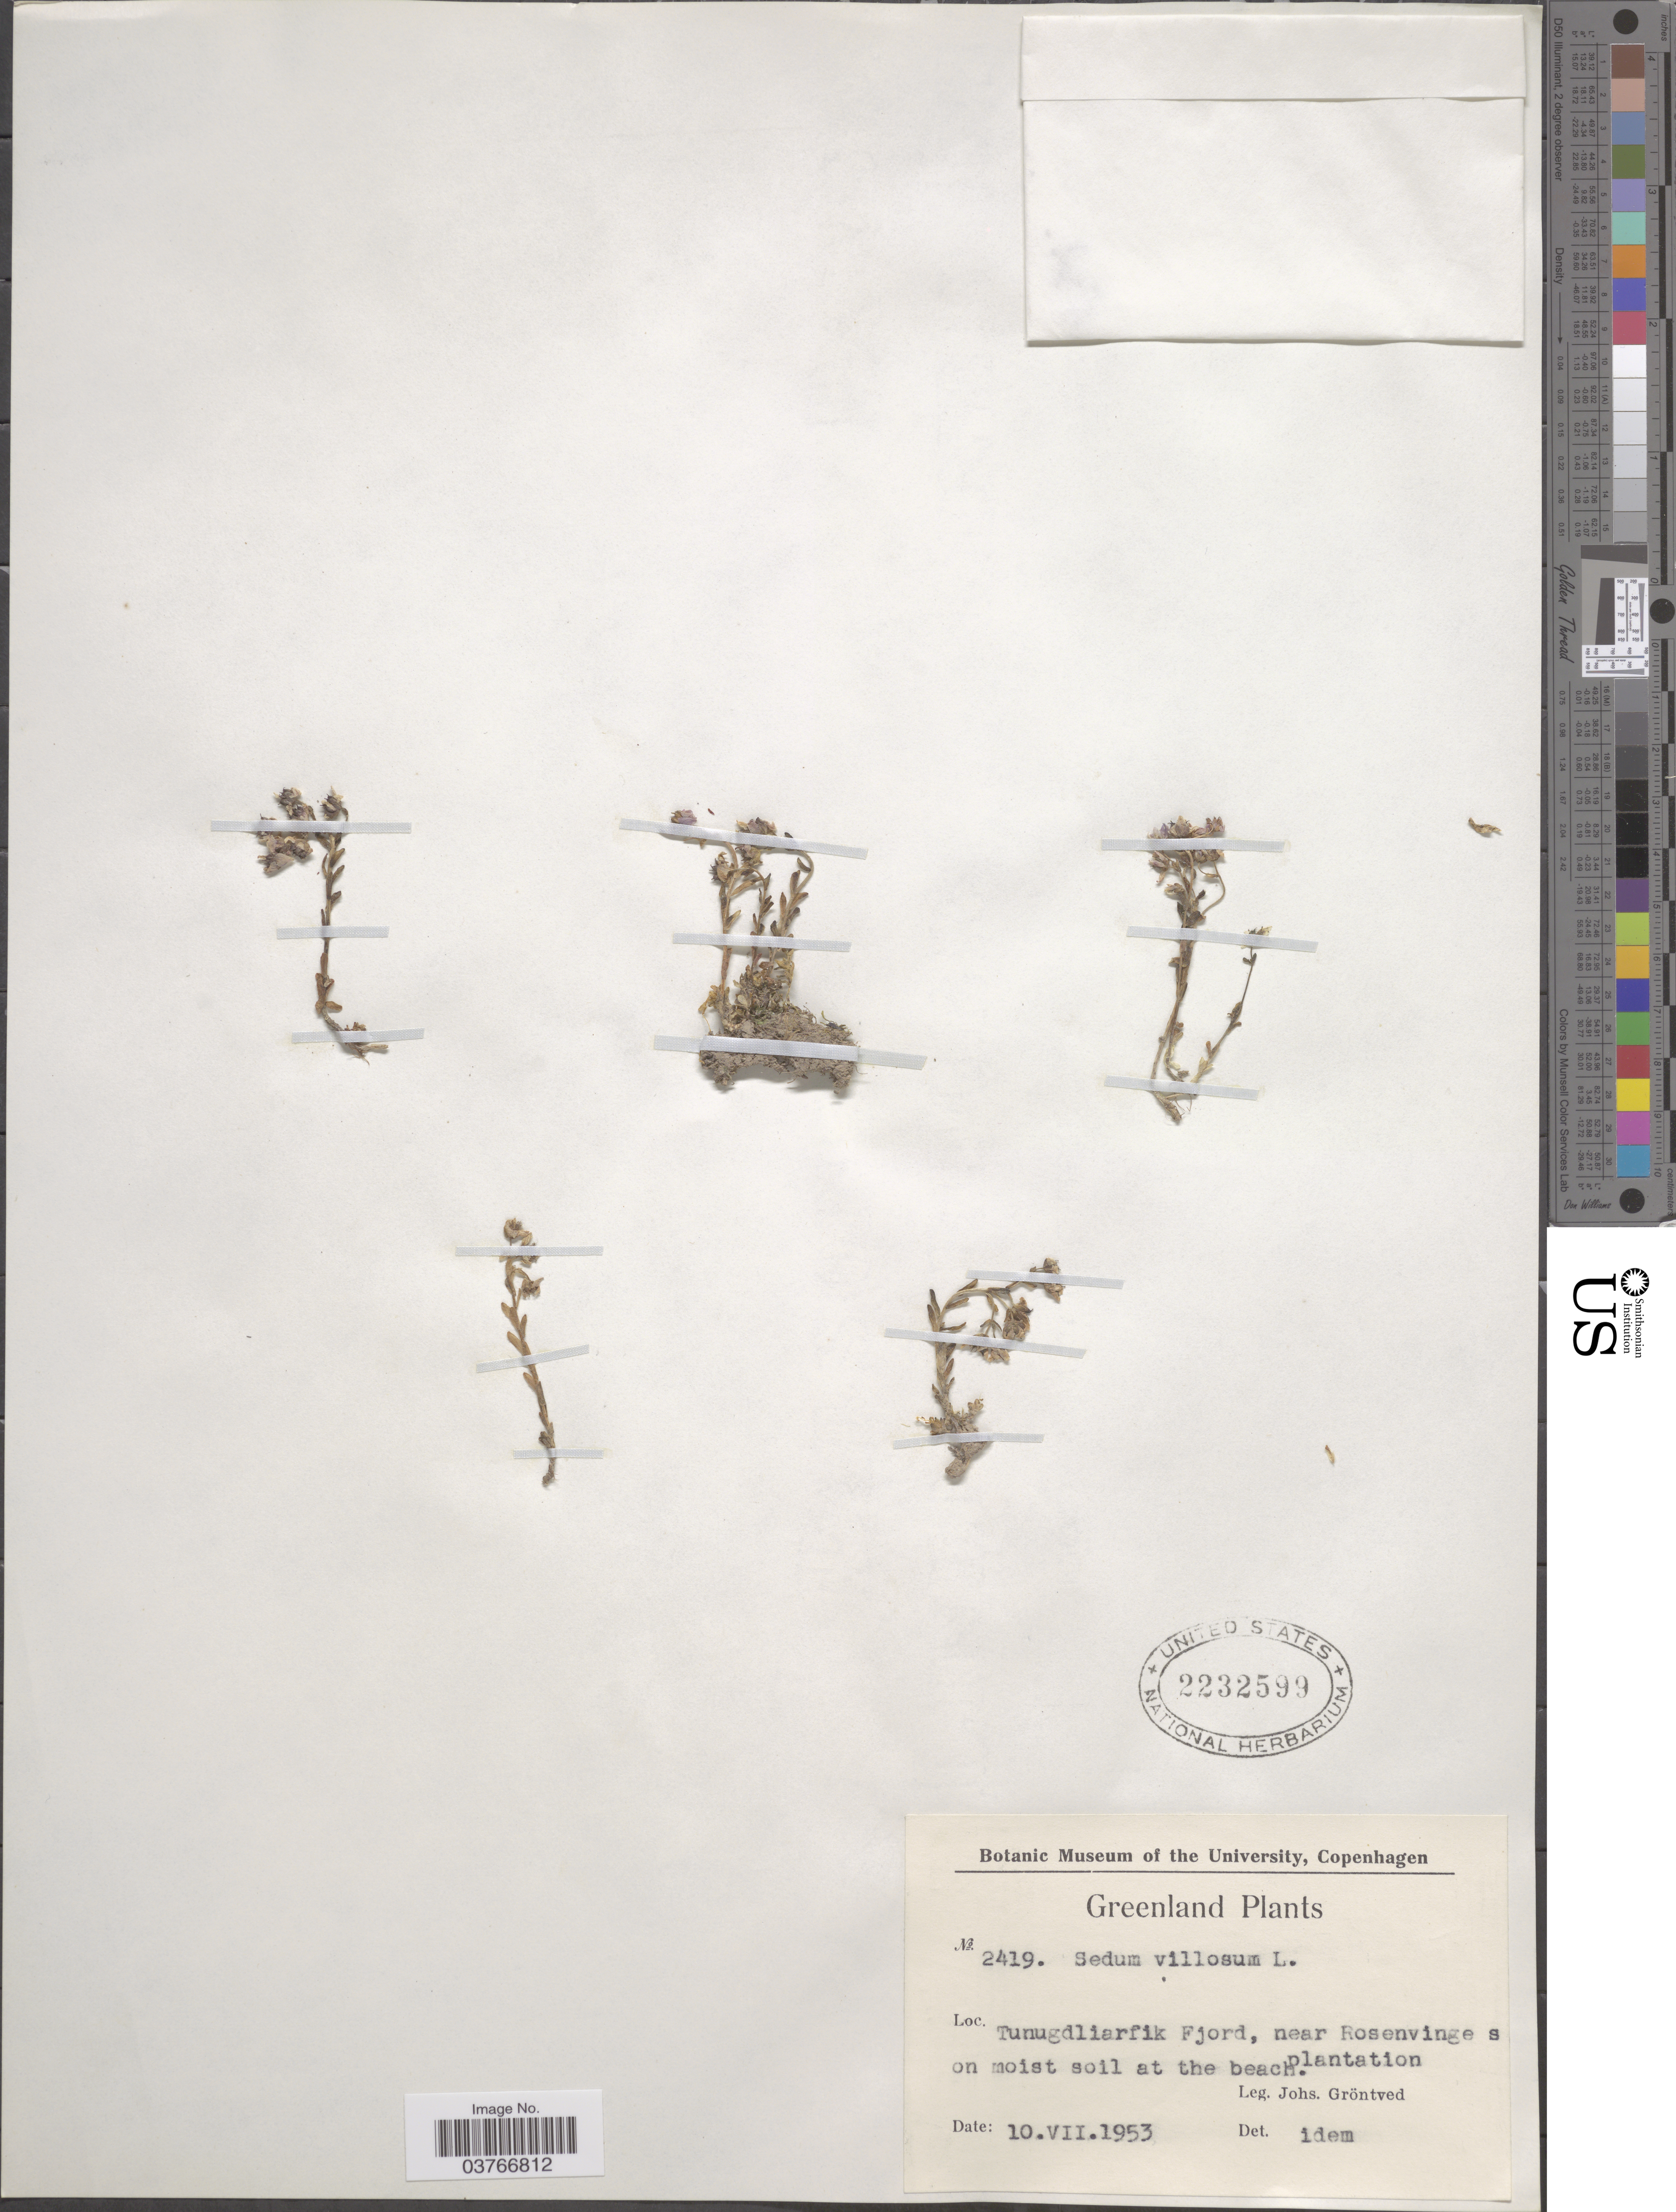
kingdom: Plantae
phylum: Tracheophyta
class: Magnoliopsida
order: Saxifragales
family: Crassulaceae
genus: Sedum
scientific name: Sedum torreyi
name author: G. Don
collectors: J. Grøntved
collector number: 2419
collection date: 1953-07-10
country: Greenland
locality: Tunugdliarfik Fjord, near Rosenvinge.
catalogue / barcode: US 2232599